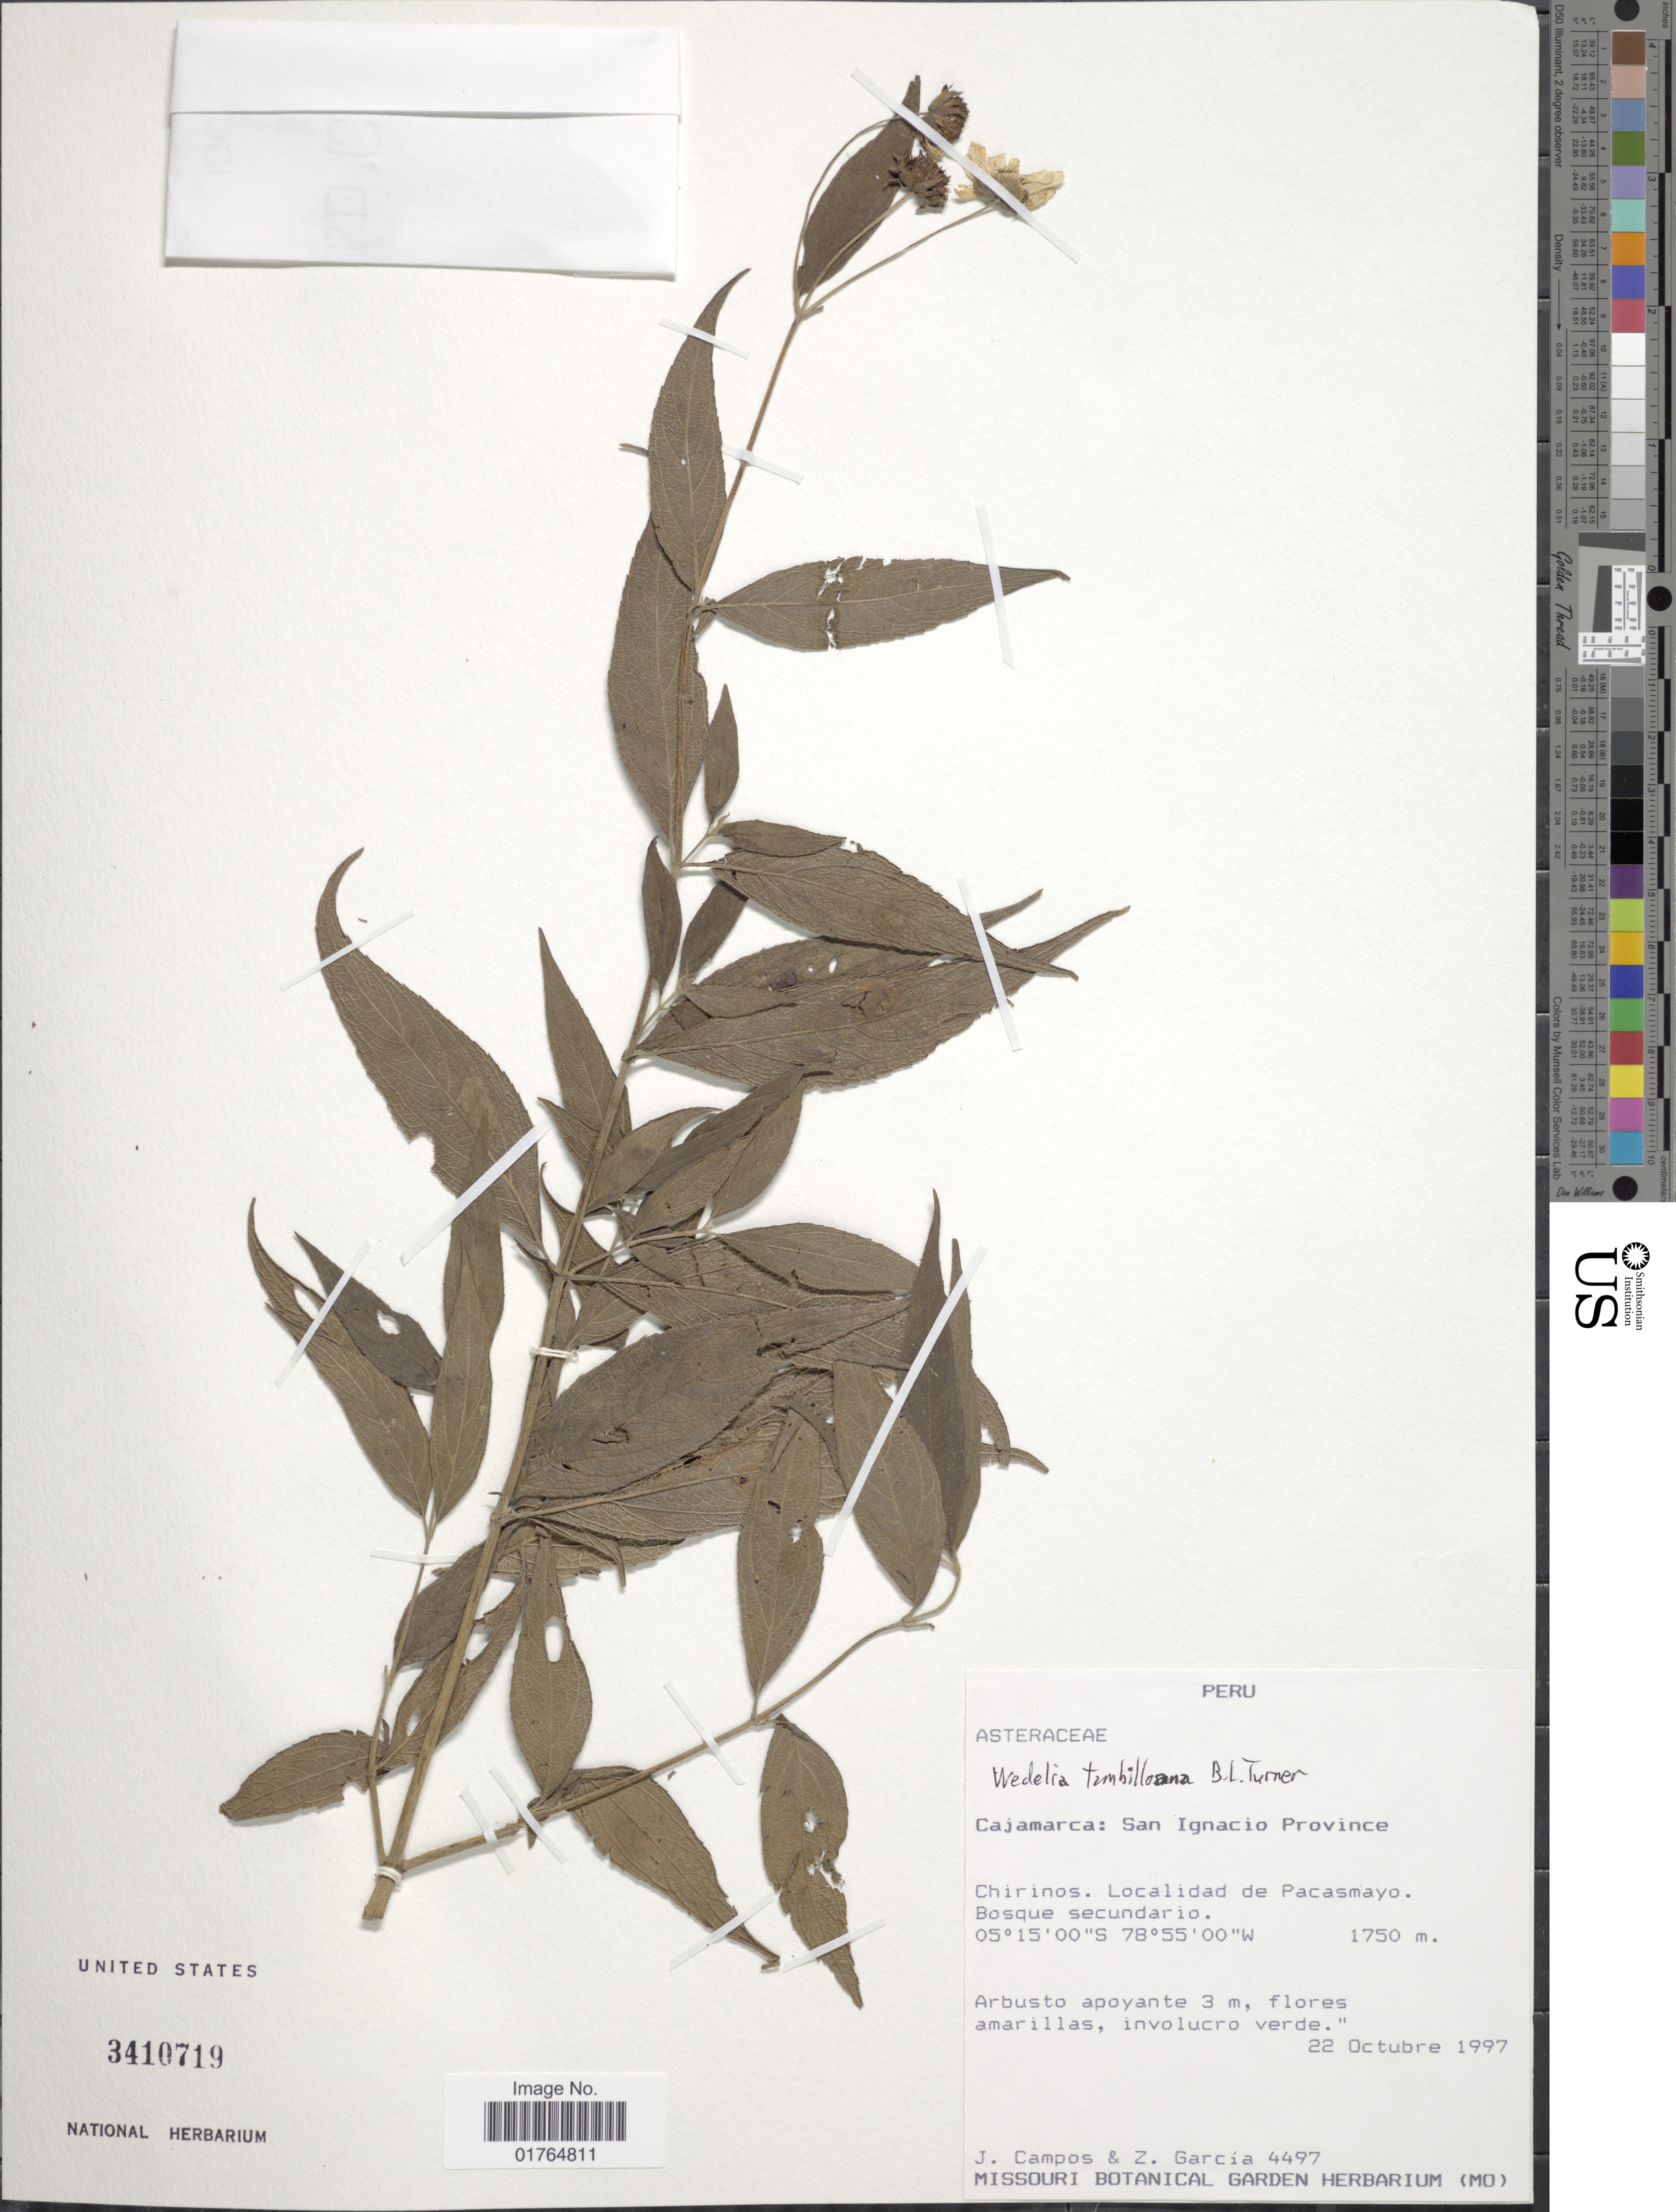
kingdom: Plantae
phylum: Tracheophyta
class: Magnoliopsida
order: Asterales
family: Asteraceae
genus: Wedelia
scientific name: Wedelia tambillosama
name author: B.L. Turner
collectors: J. Campos & Z. Garcia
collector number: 4497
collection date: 1997-10-22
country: Peru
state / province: Cajamarca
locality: San Ignacio Province, Chirinos, Pacasmayo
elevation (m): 1750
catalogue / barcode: US 3410719